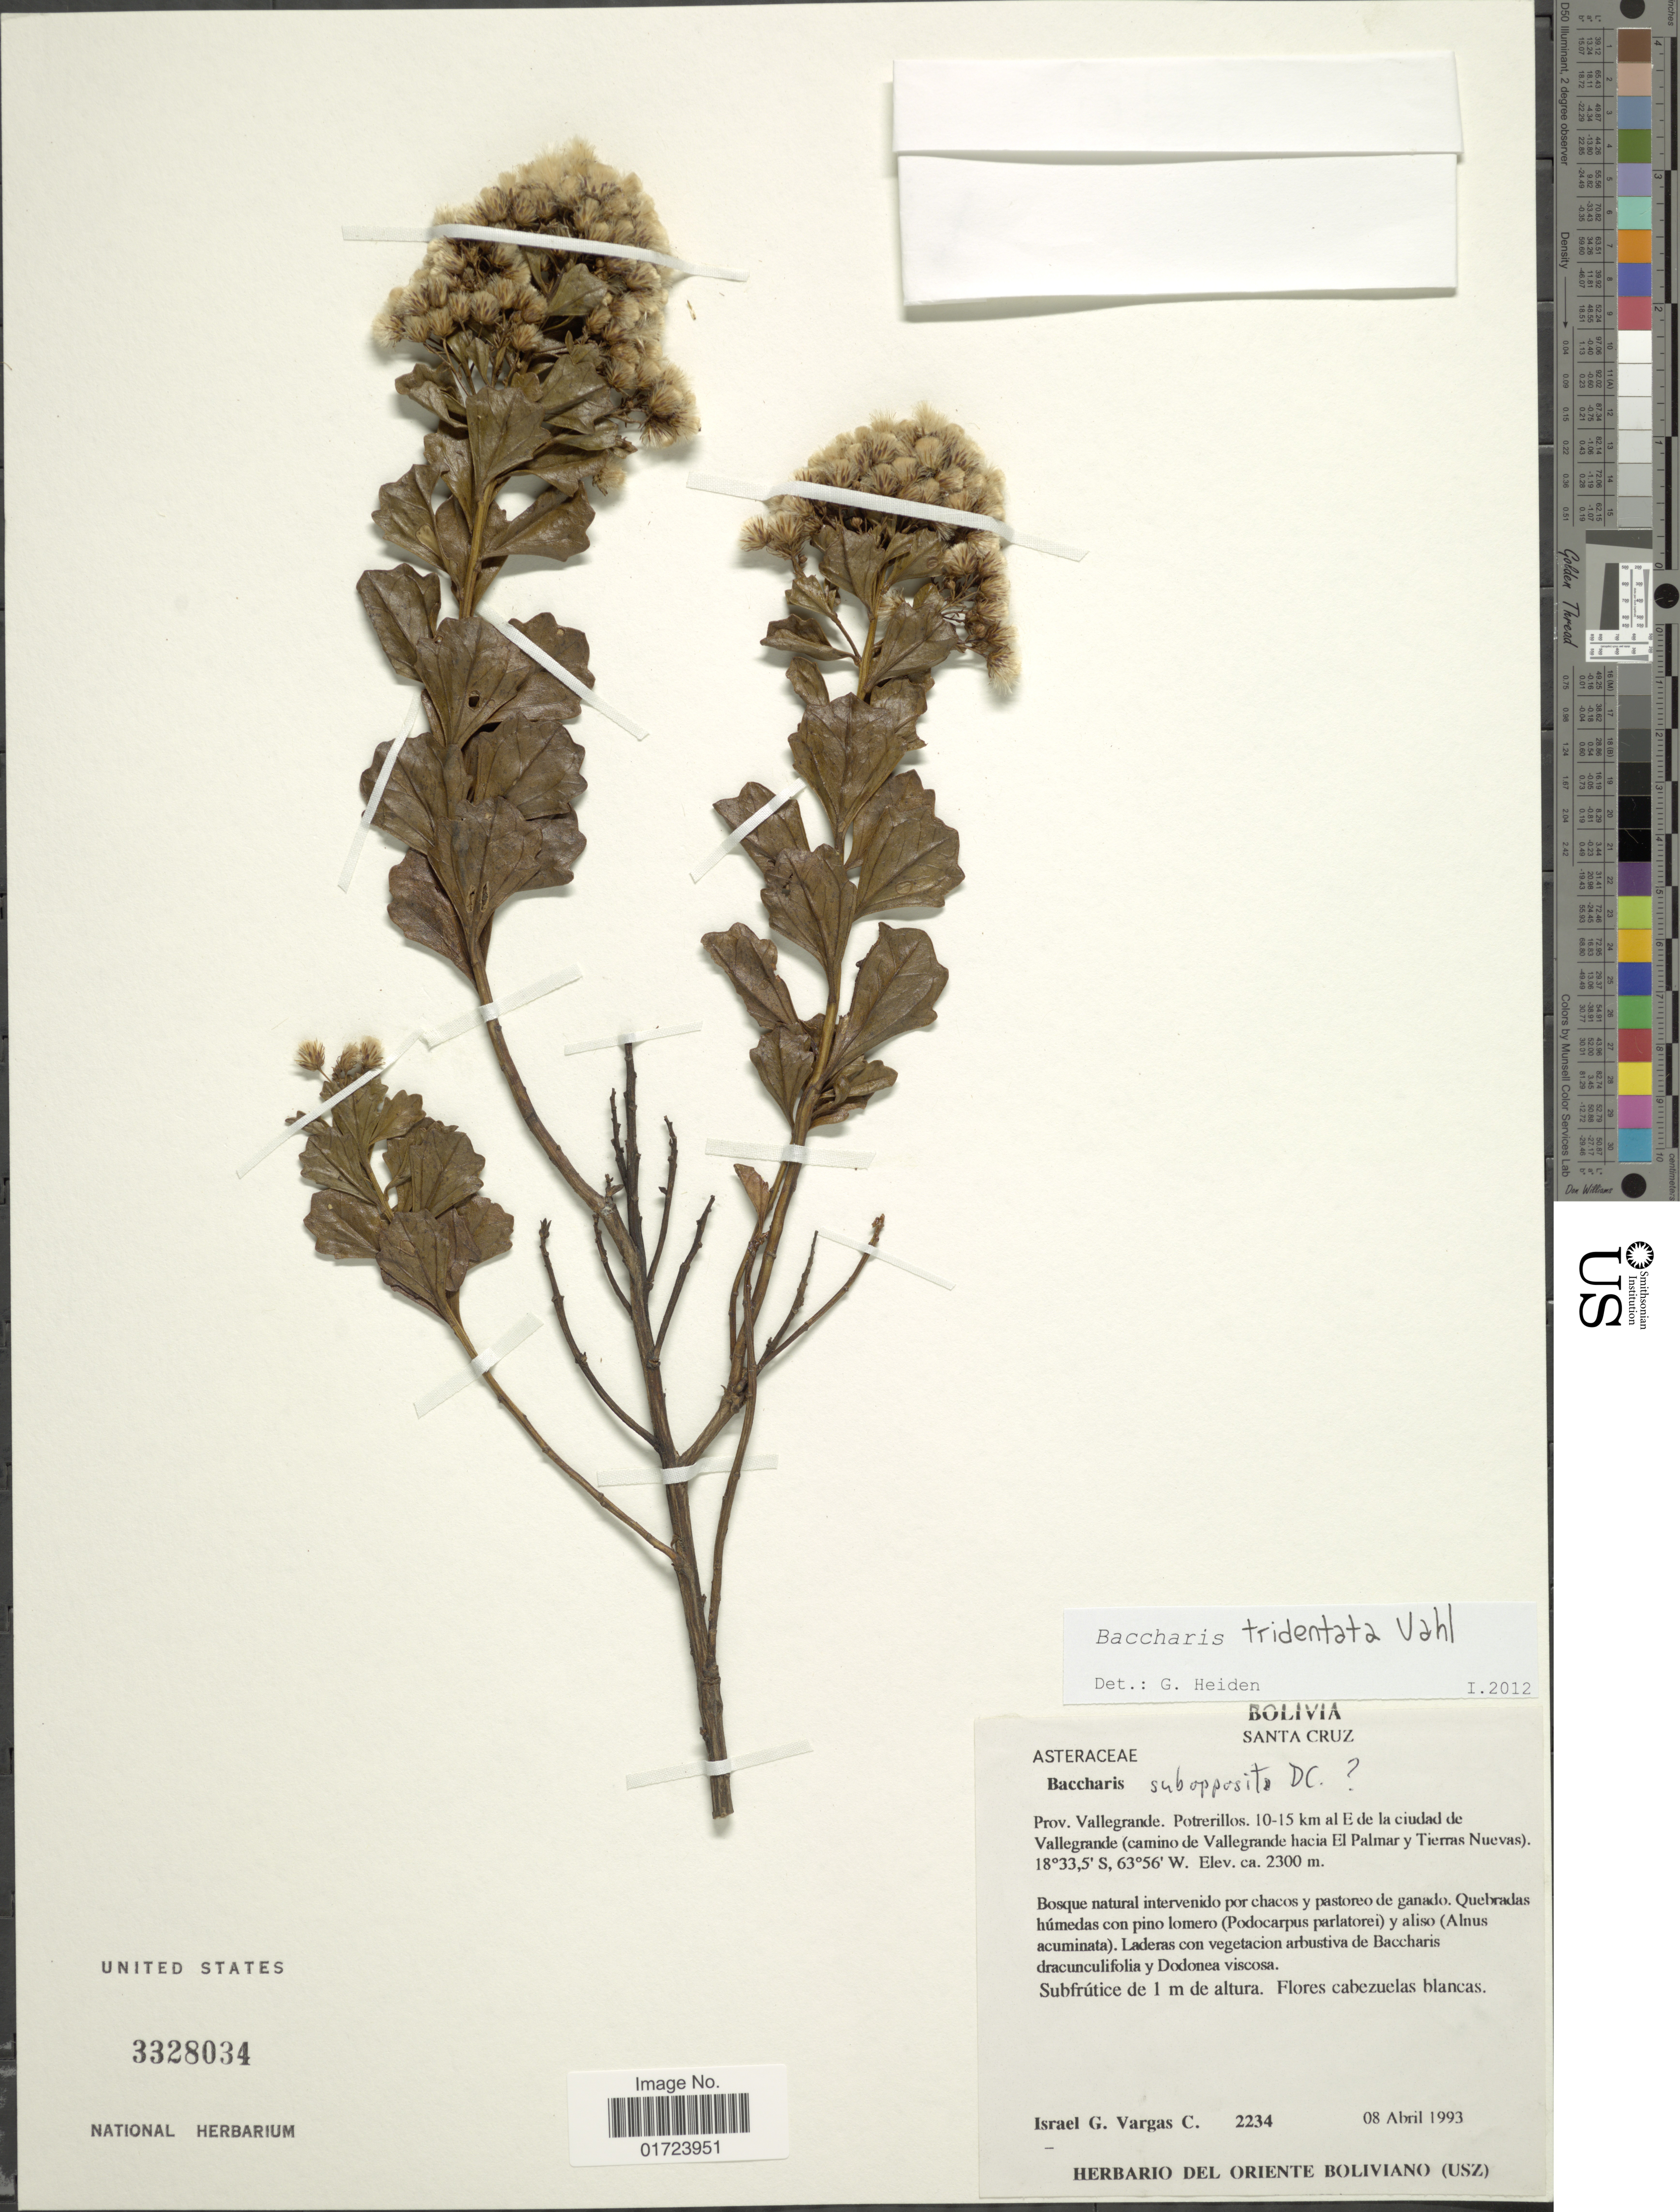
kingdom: Plantae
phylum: Tracheophyta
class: Magnoliopsida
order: Asterales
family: Asteraceae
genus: Baccharis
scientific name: Baccharis tridentata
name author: Vahl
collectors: I. G. Vargas C.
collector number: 2234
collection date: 1993-08-04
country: Bolivia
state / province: Santa Cruz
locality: Prov. Vallegrande. Potrerillos. 10-15 km al E de la ciudad de Vallegrande (camino de Vallegrande hacia El Palmar y Tierras Nuevas).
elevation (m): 2300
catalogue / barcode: US 3328034